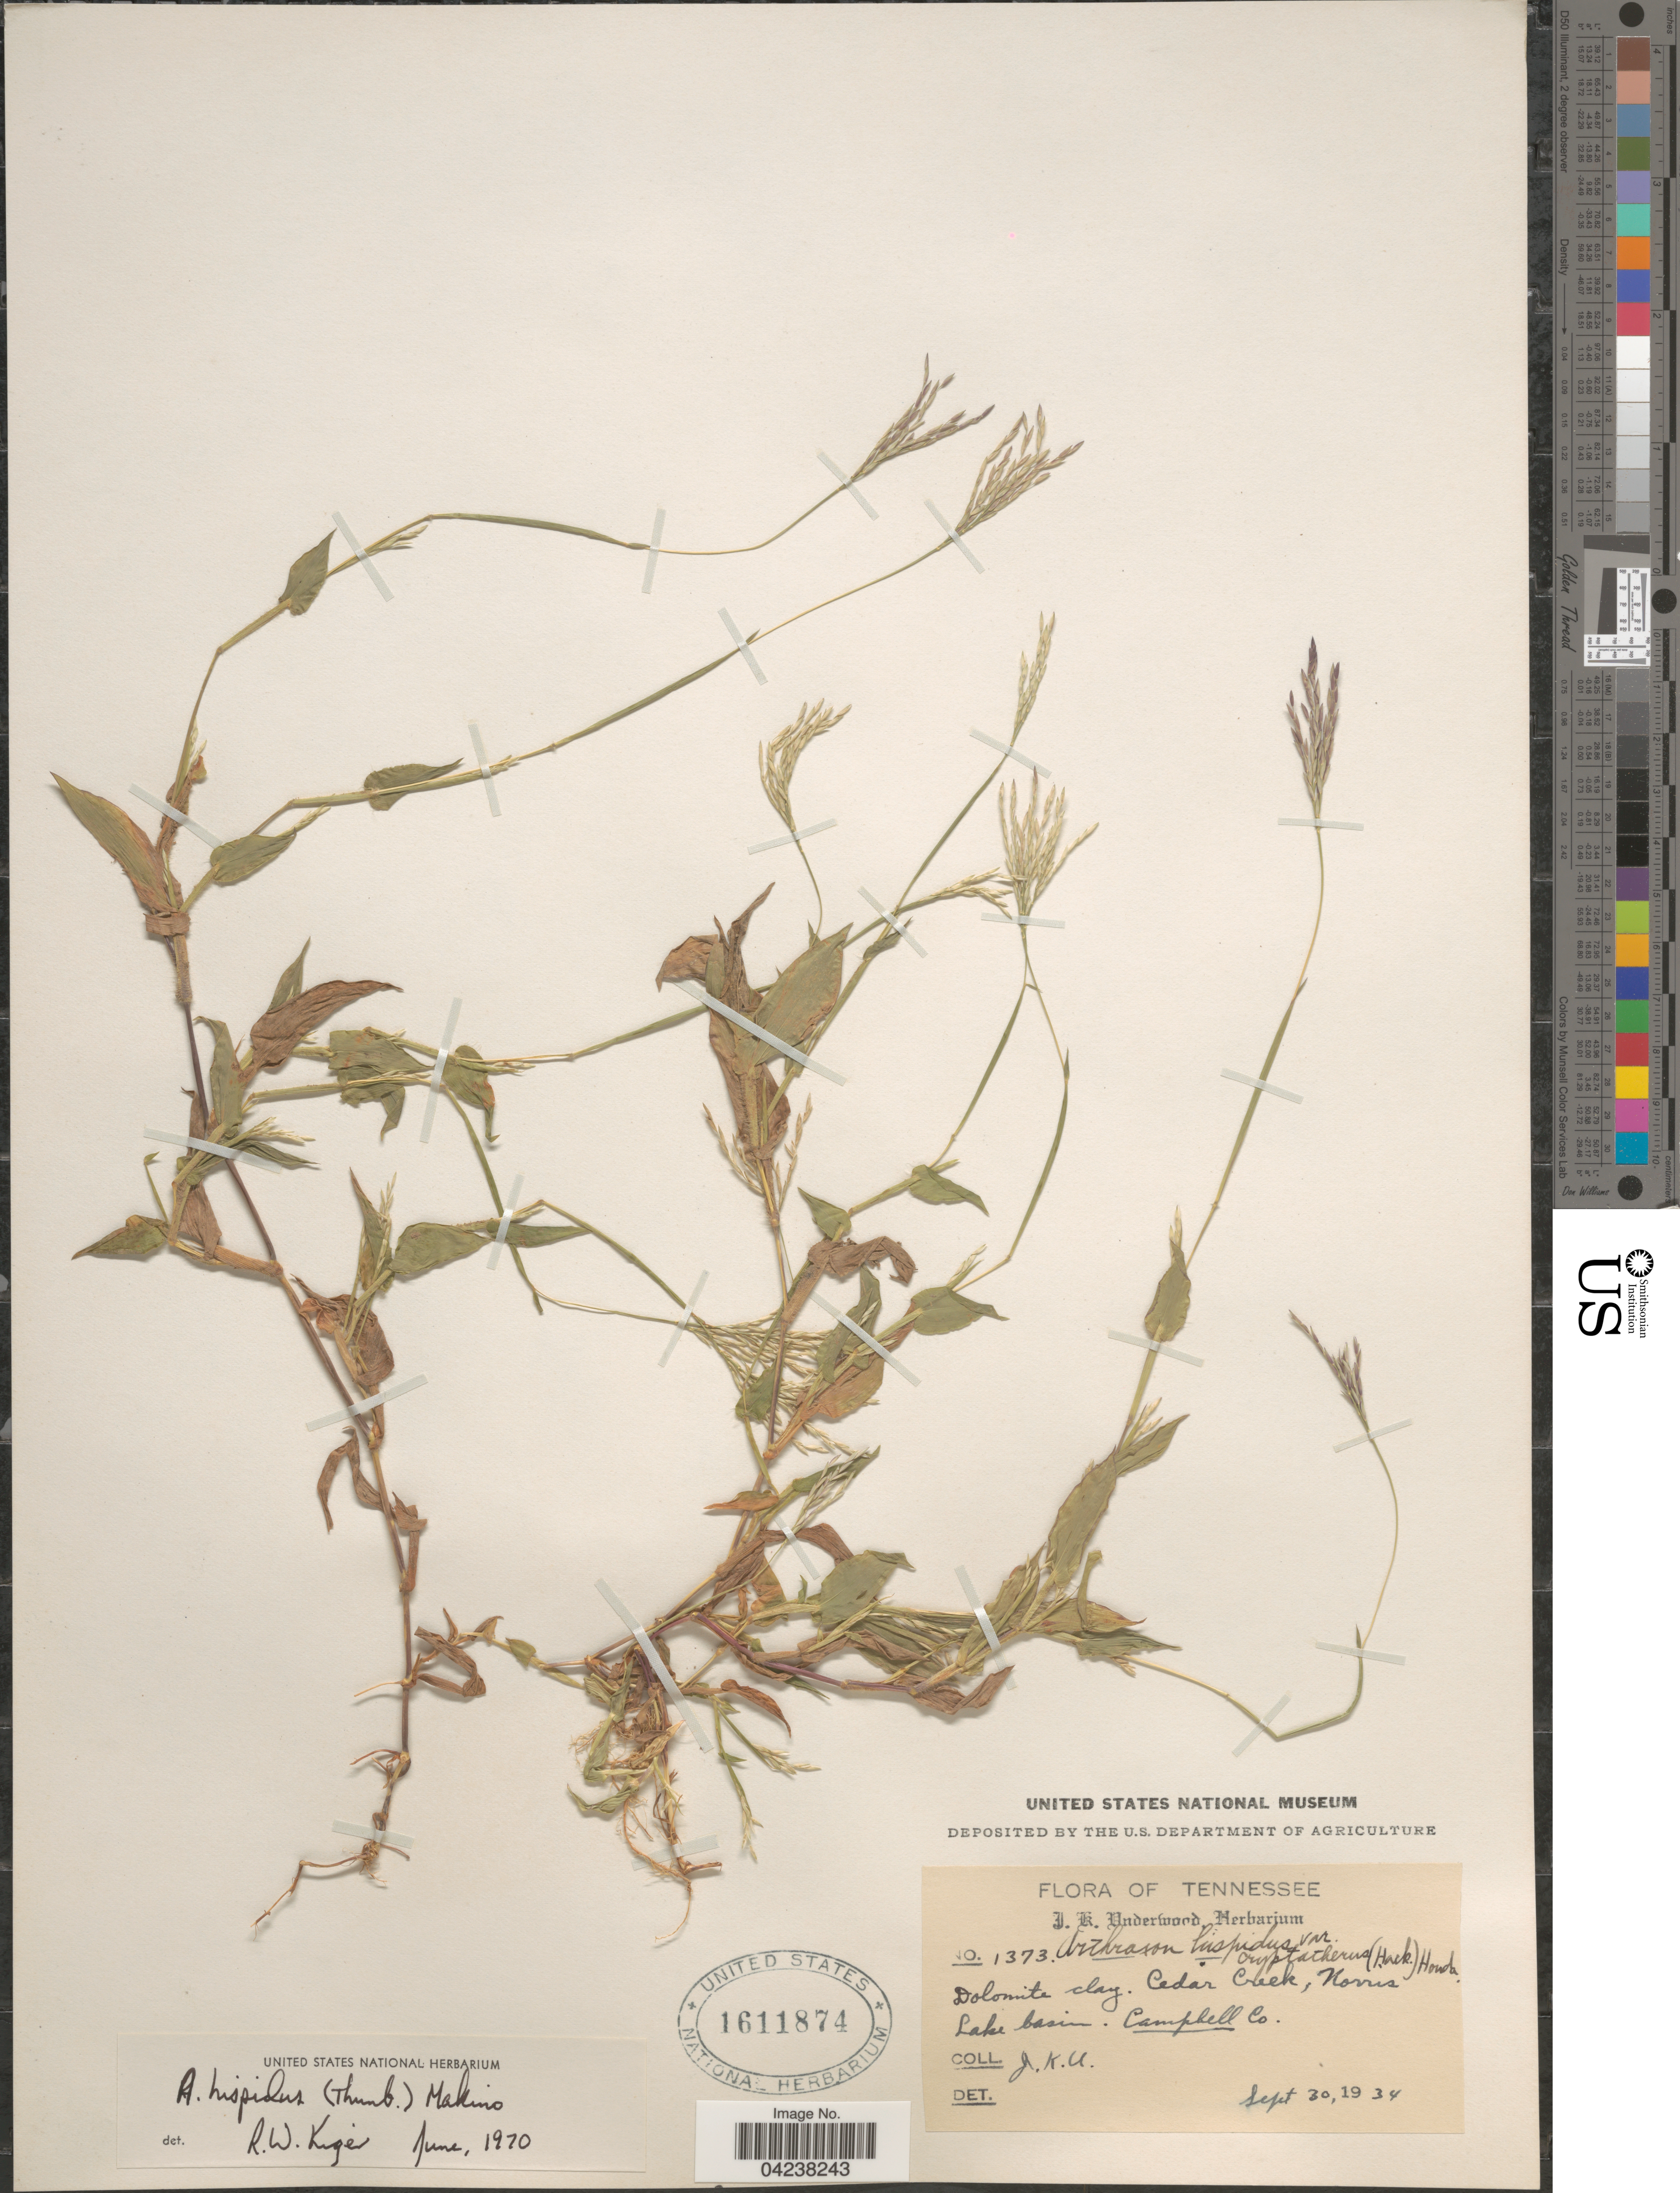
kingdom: Plantae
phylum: Tracheophyta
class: Liliopsida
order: Poales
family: Poaceae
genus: Arthraxon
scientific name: Arthraxon hispidus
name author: (Thunb.) Makino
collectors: J. K. Underwood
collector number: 1373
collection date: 1934-09-30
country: United States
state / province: Tennessee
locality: Cedar Creek, Norris Lake basin. Campbell Co.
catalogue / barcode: US 1611874